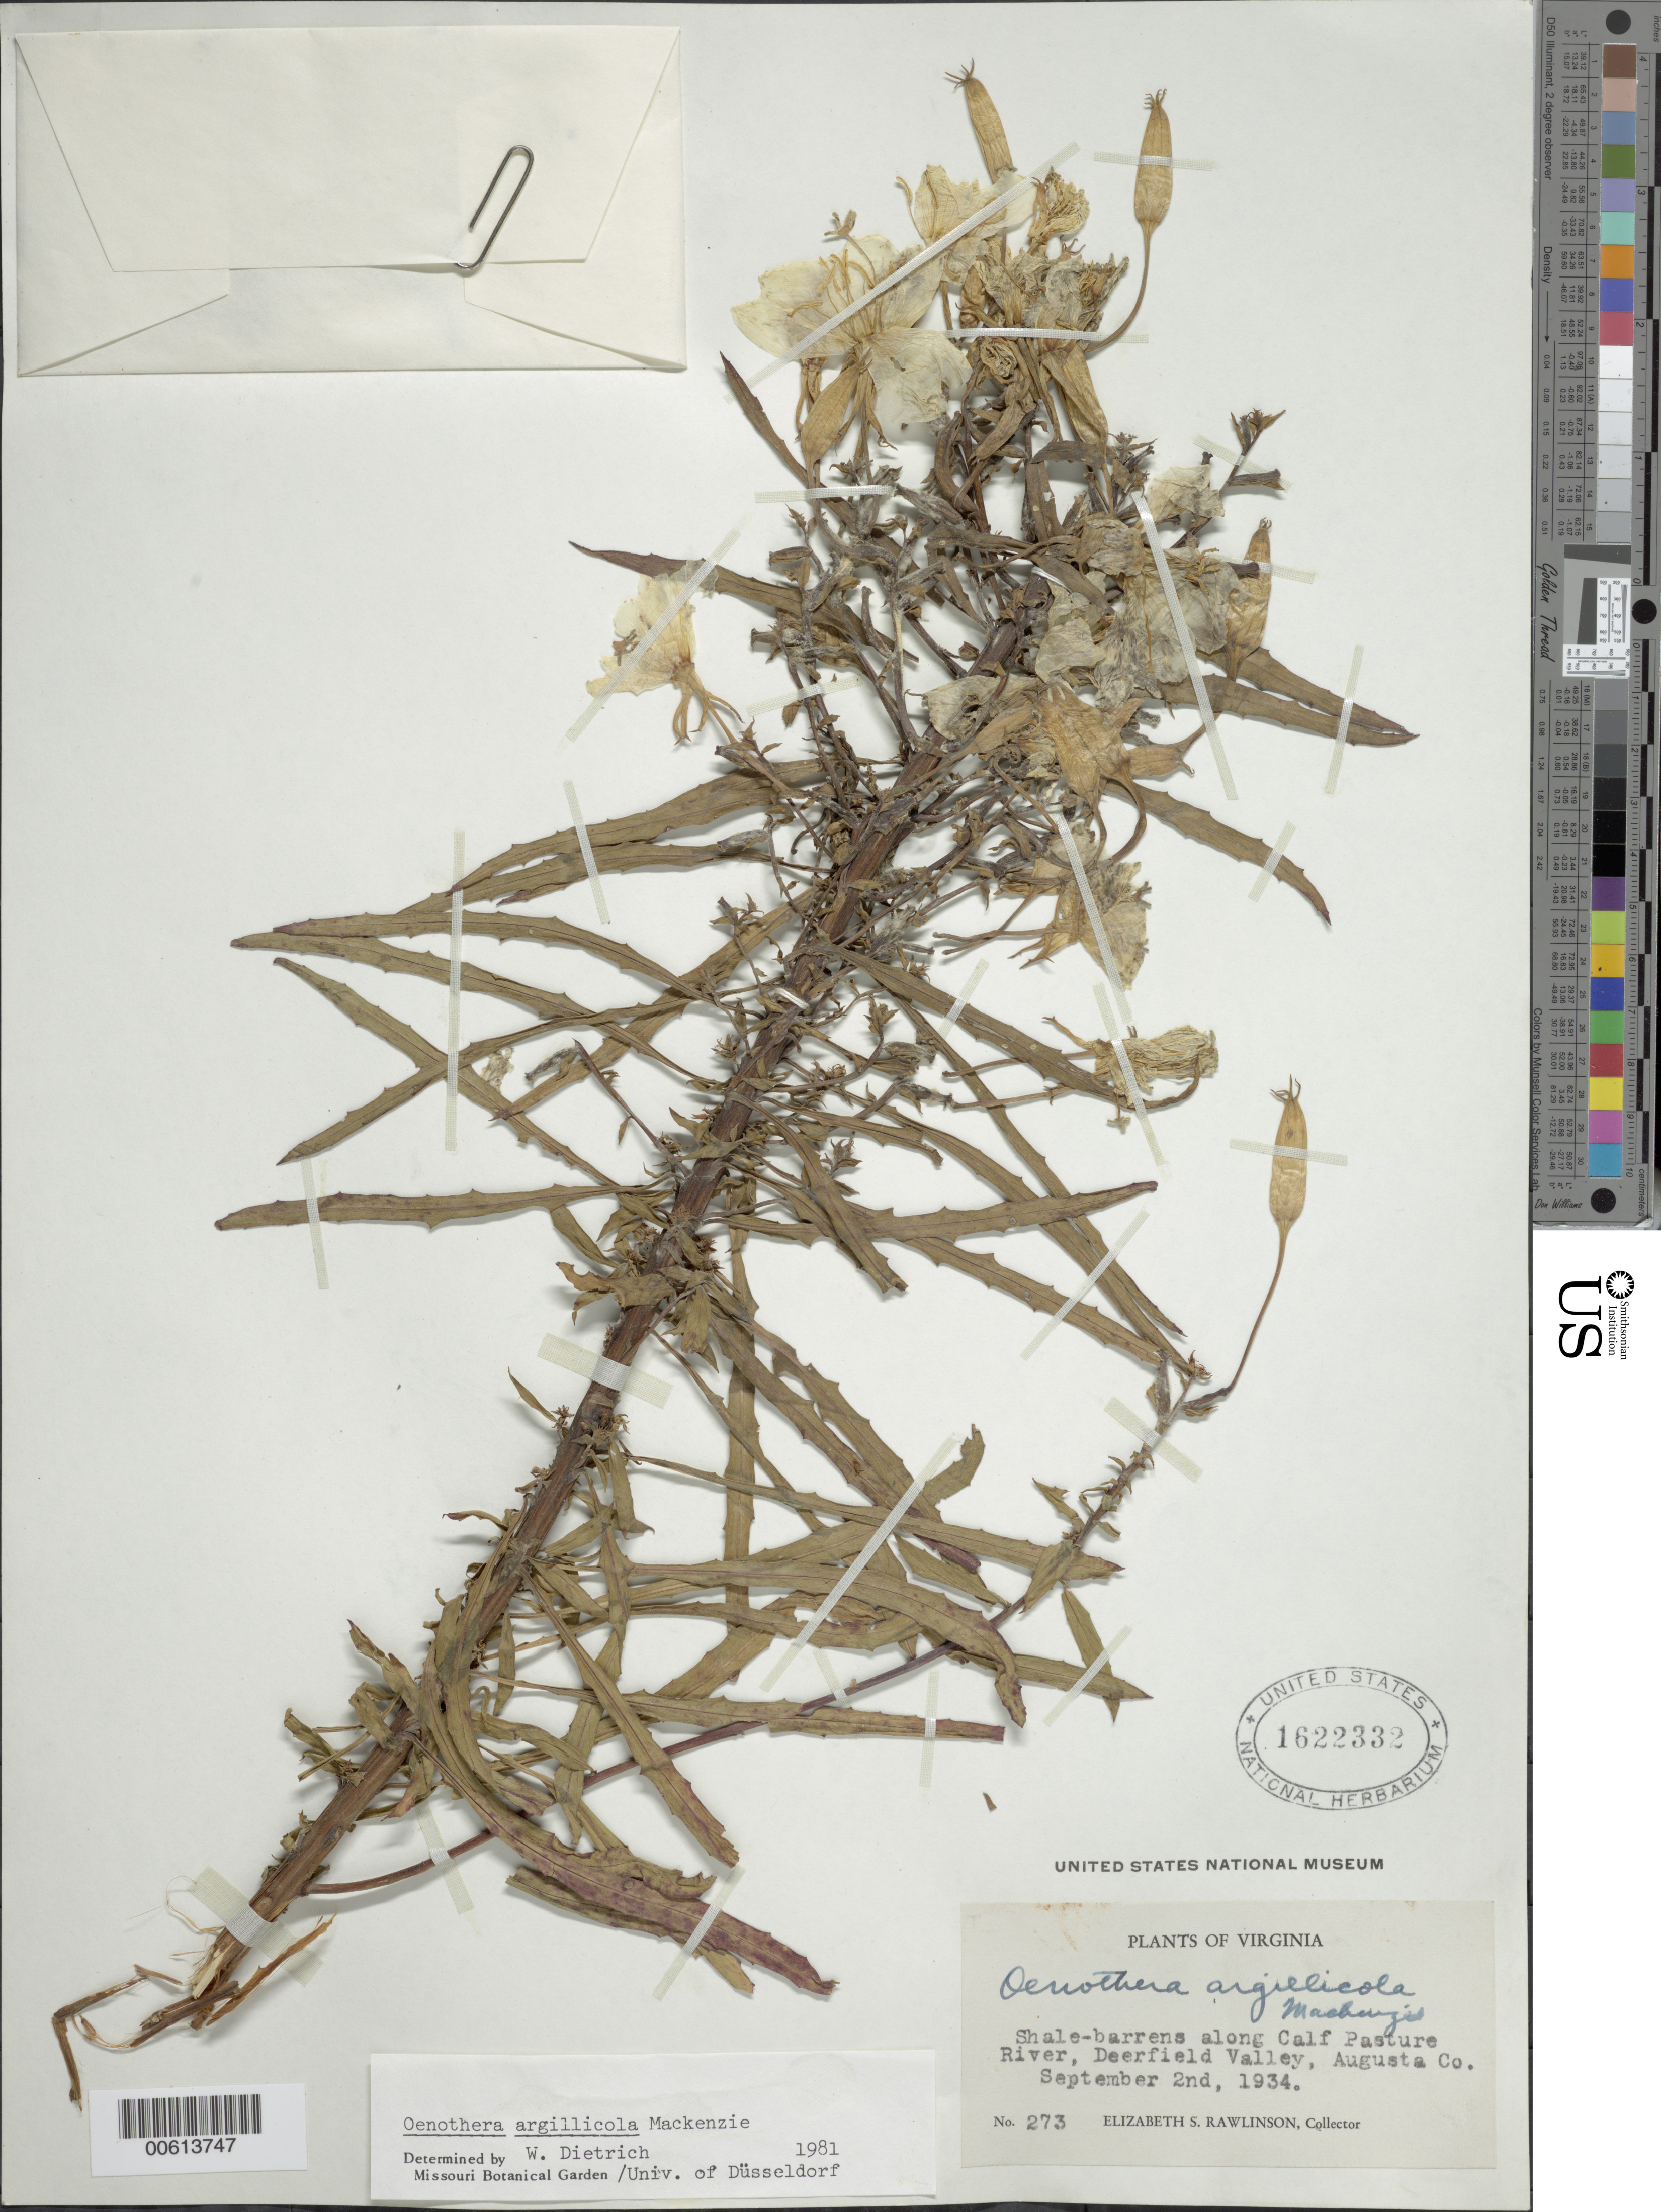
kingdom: Plantae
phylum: Tracheophyta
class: Magnoliopsida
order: Myrtales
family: Onagraceae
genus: Oenothera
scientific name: Oenothera argillicola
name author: Mackenz.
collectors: E. S. Rawlinson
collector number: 273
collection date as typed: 02 Sep 1934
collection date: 1934-09-02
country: United States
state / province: Virginia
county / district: Augusta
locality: Near Deerfield Valley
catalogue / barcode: US 1622332